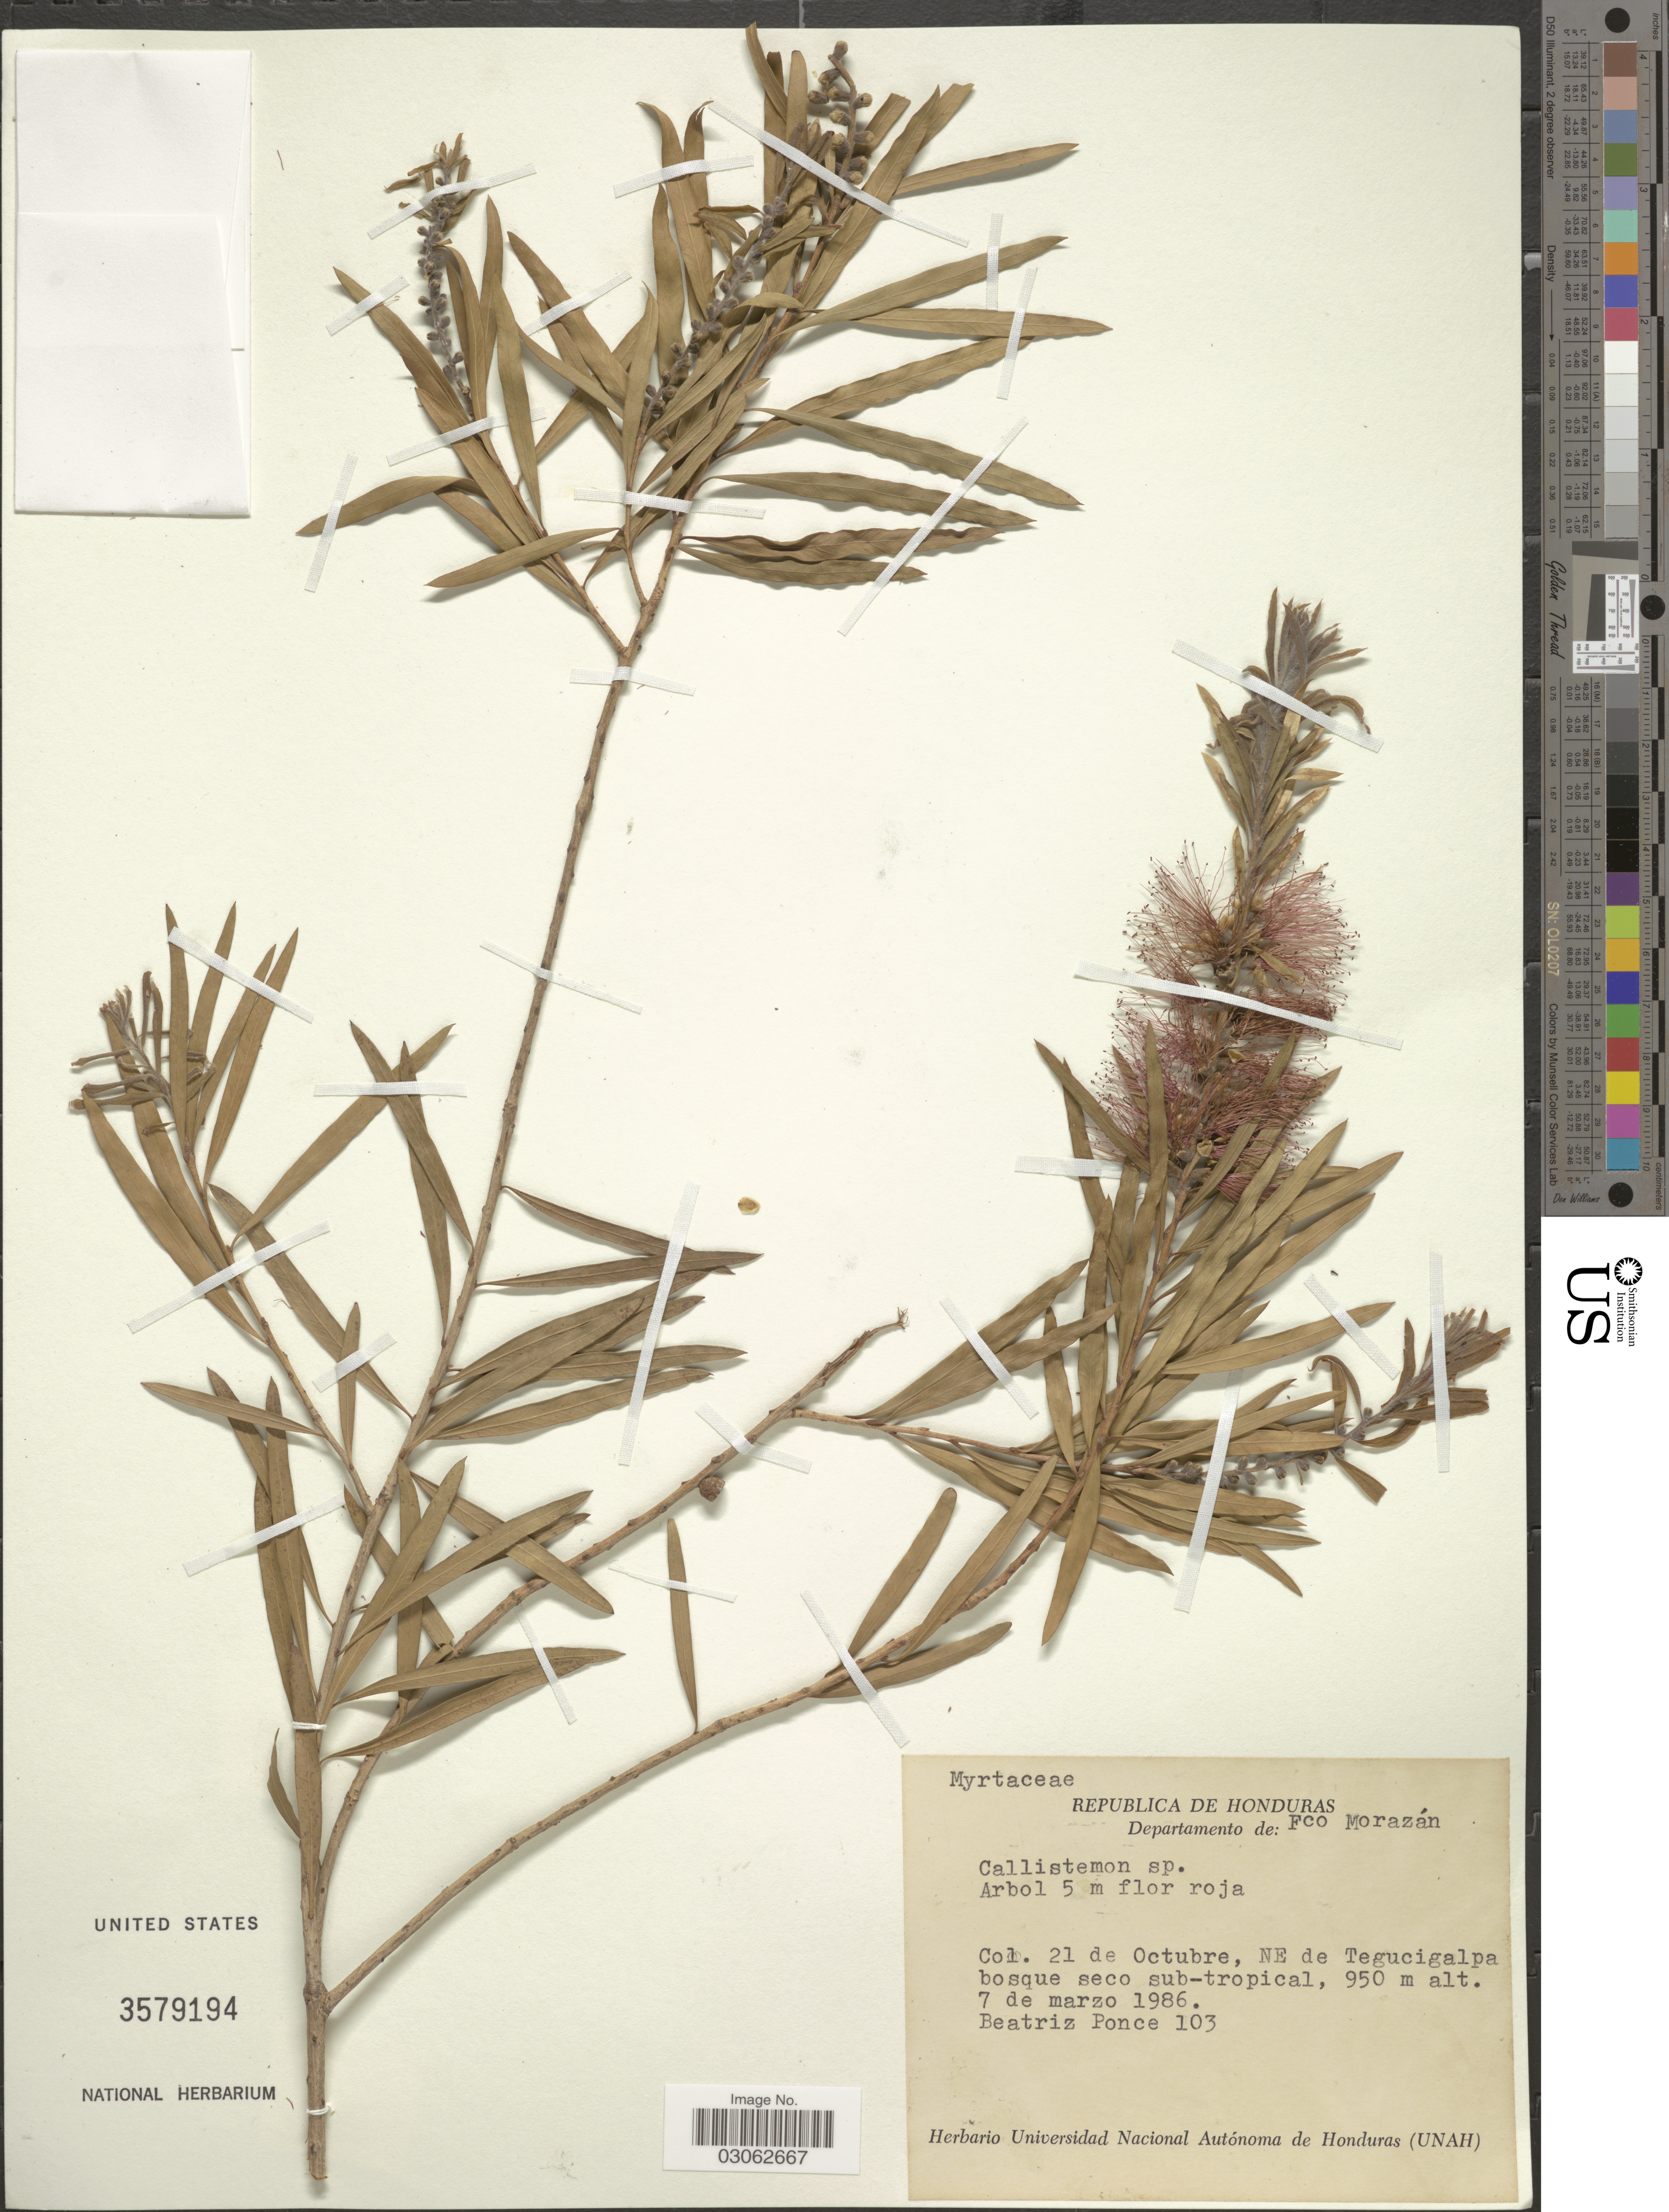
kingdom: Plantae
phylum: Tracheophyta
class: Magnoliopsida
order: Myrtales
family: Myrtaceae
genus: Callistemon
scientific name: Callistemon sp.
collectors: B. Ponce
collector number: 103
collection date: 1986-03-07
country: Honduras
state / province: Fco. Morazán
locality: Departamento de: Fco Morazán. NE de Tegucigalpa bosque seco sub-tropical.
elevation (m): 950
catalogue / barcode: US 3579194